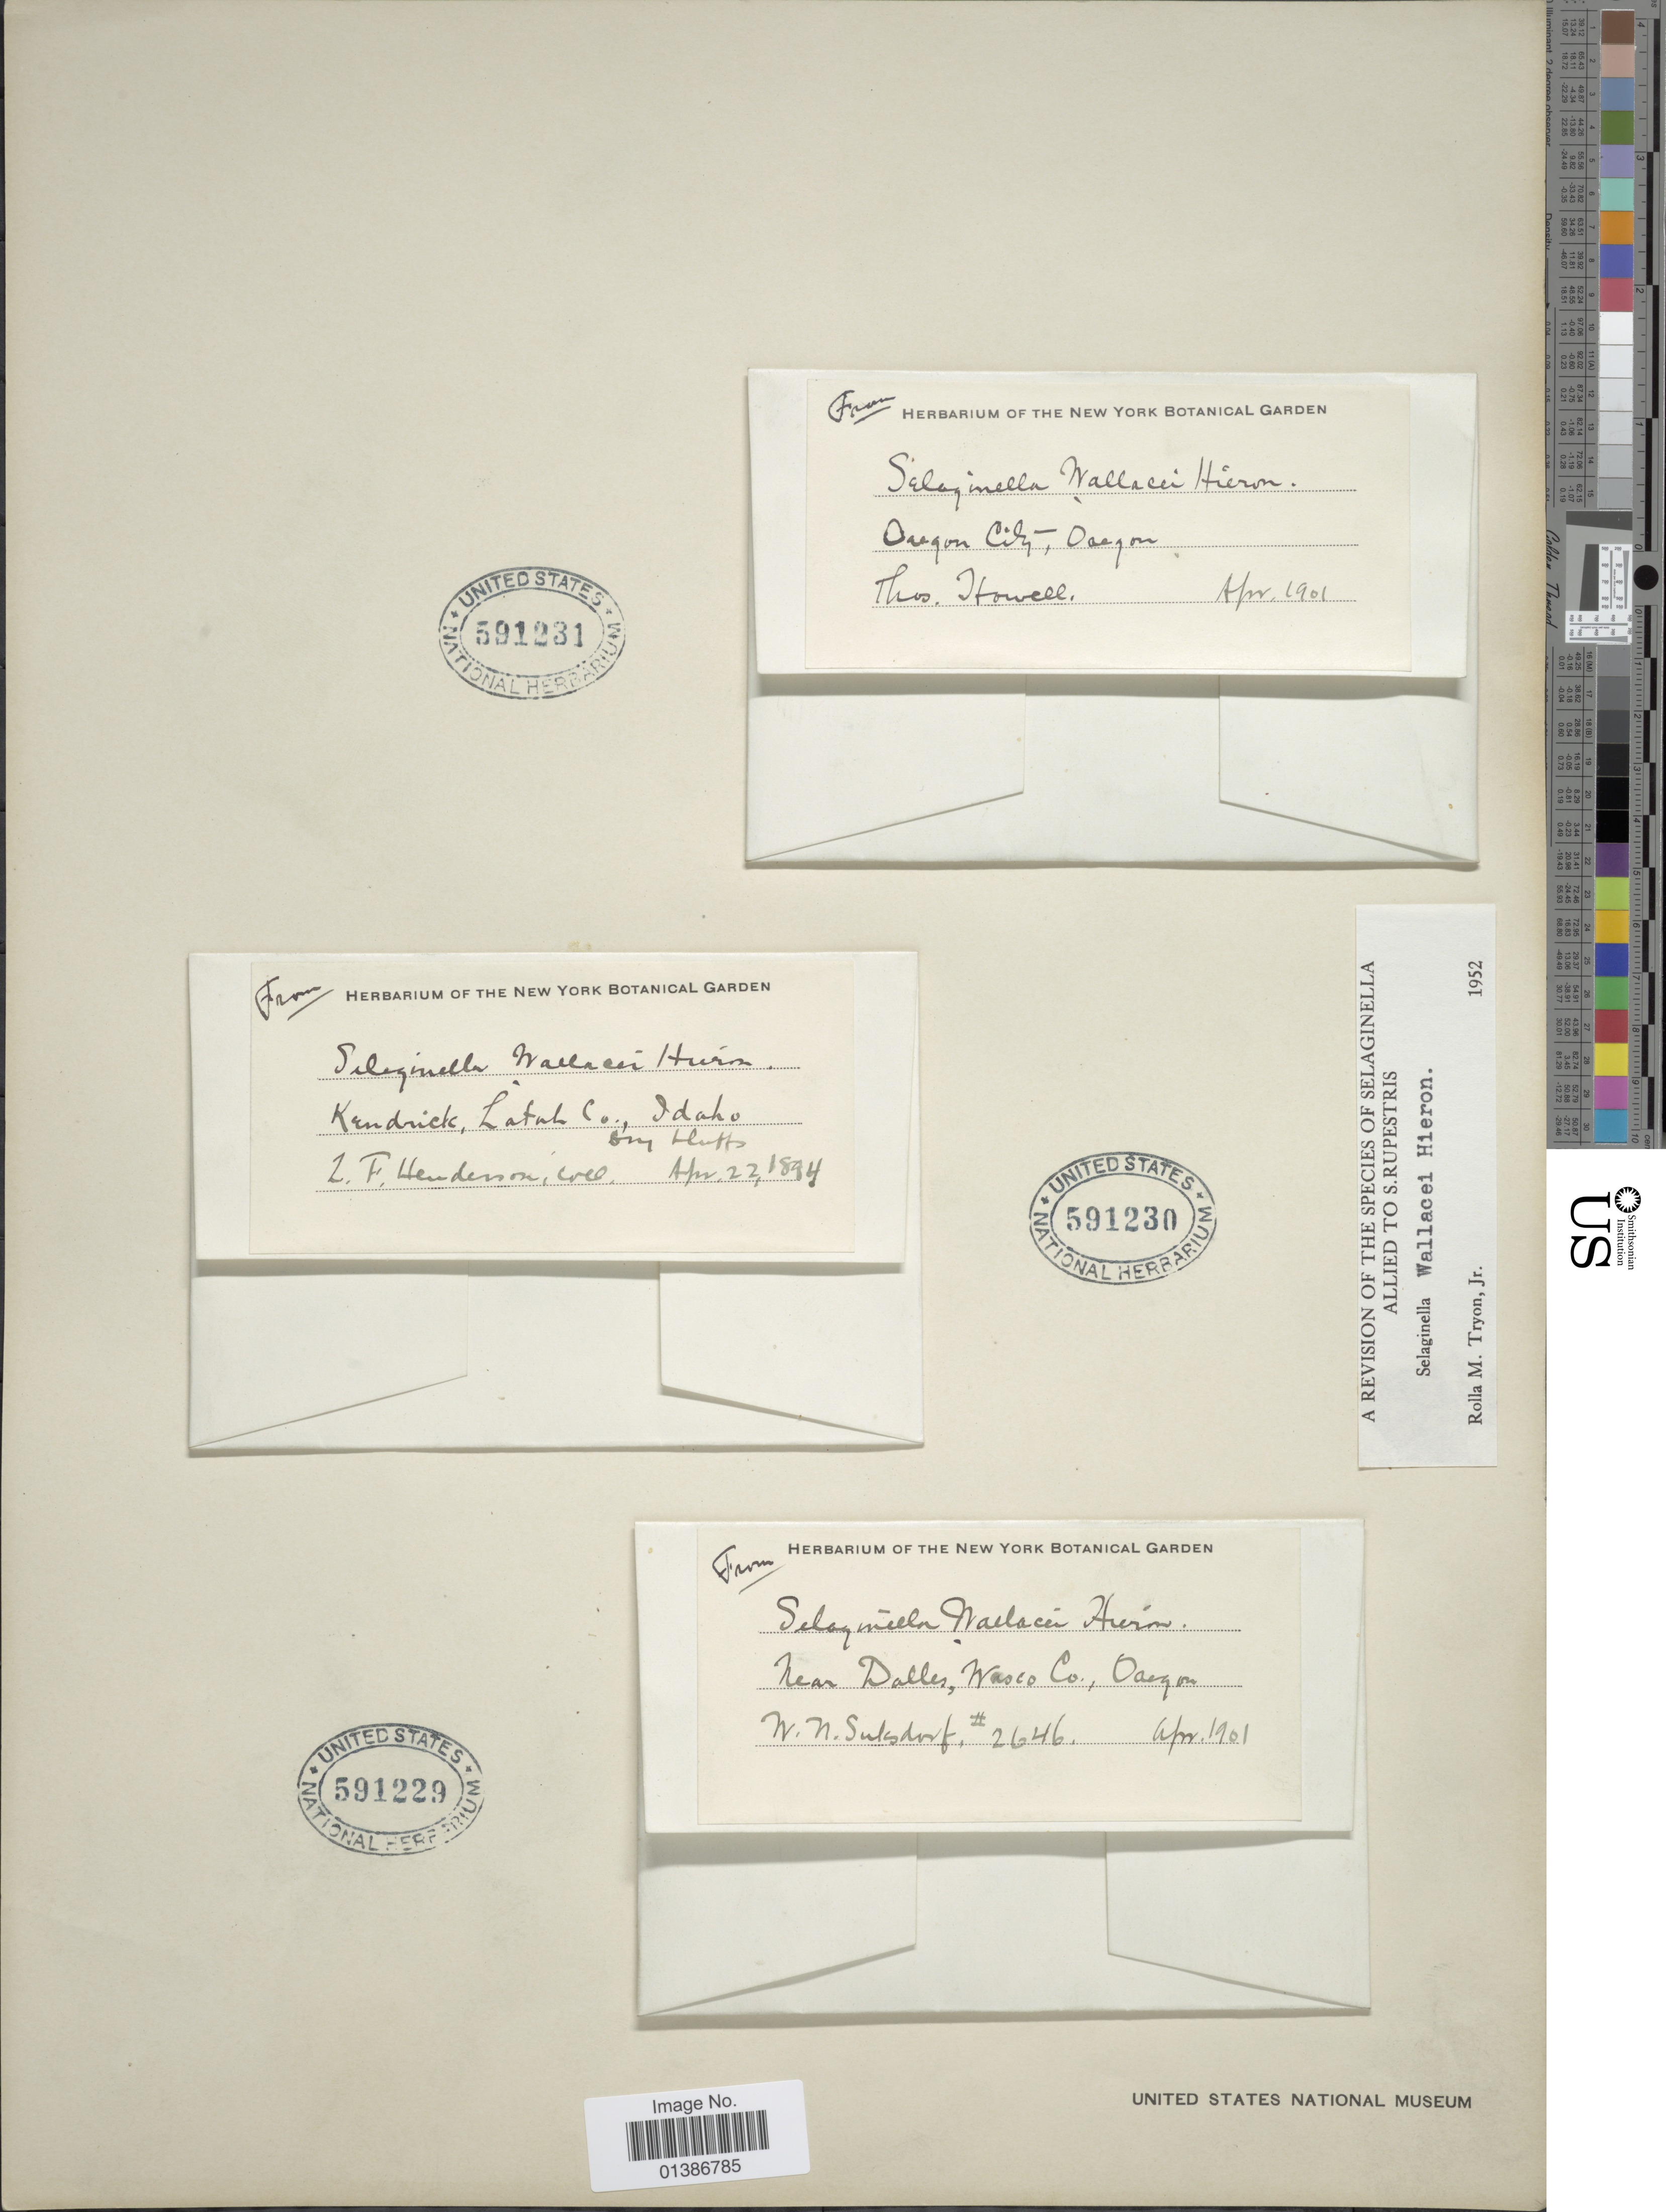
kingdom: Plantae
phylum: Tracheophyta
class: Lycopodiopsida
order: Selaginellales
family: Selaginellaceae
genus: Selaginella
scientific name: Selaginella wallacei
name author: Hieron.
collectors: L. Henderson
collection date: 1894-04-22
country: United States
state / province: Idaho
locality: Kendrick, Latah Co.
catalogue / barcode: US 591230-2